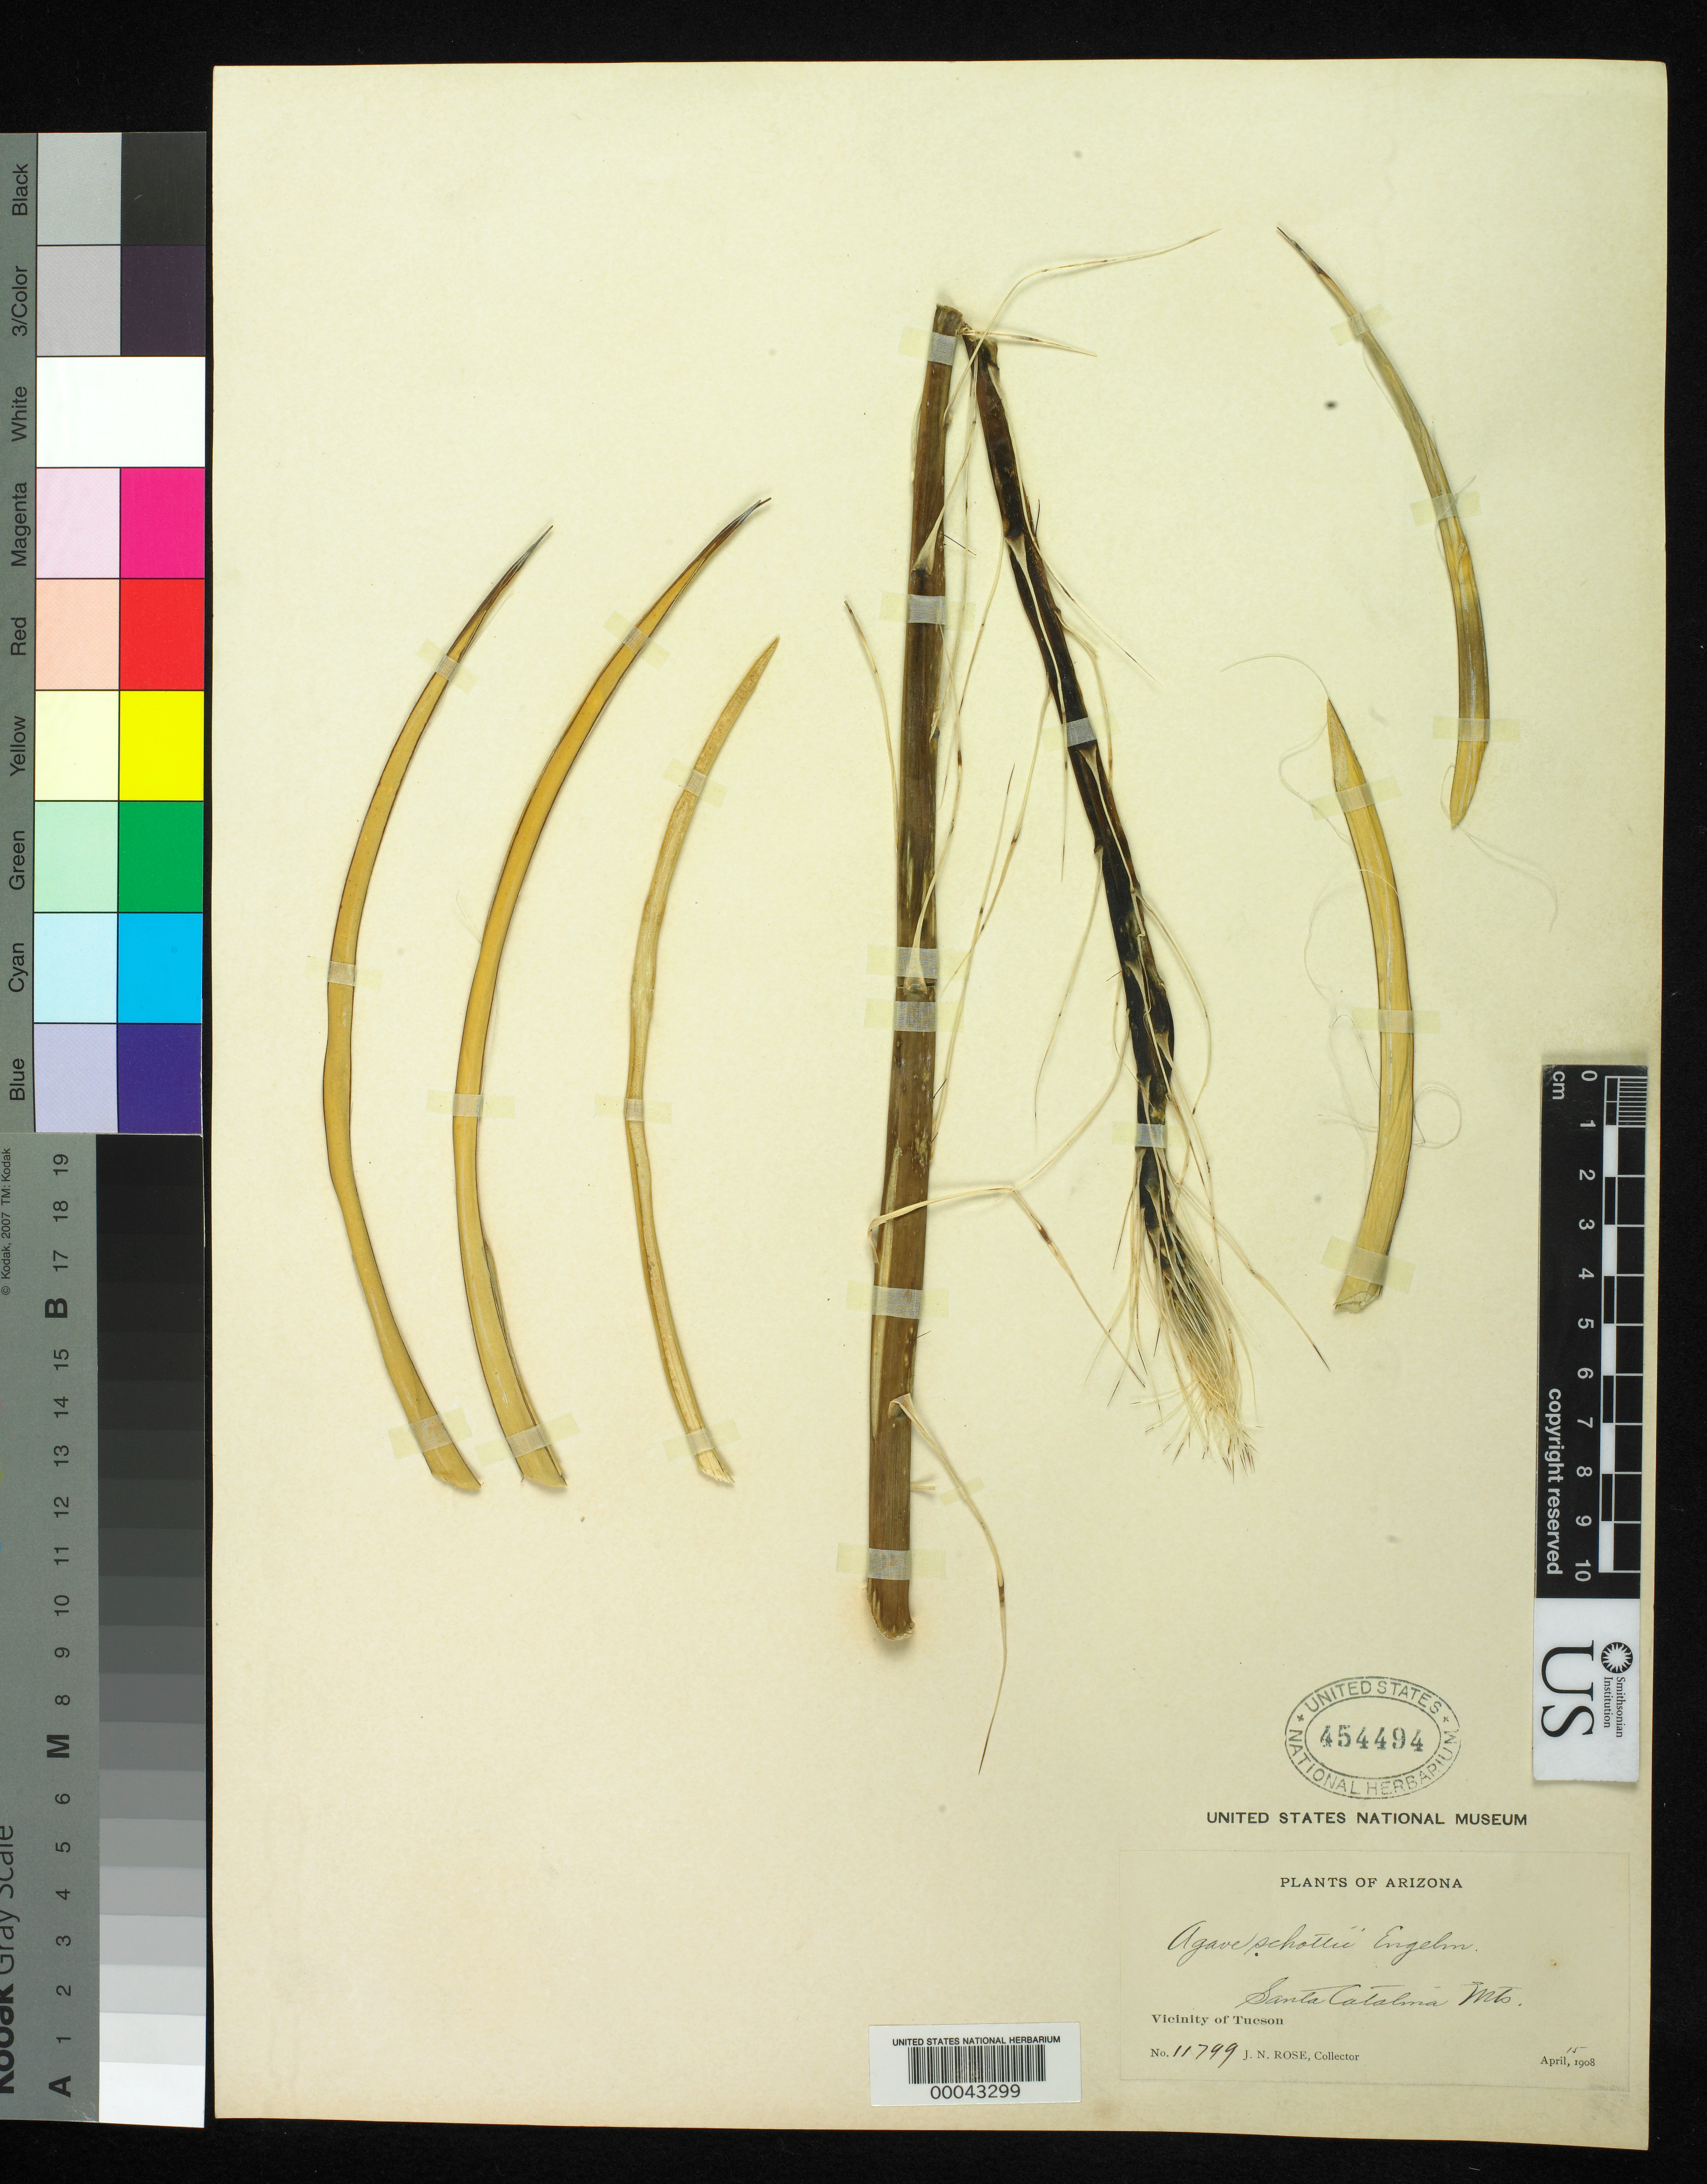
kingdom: Plantae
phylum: Tracheophyta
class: Liliopsida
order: Asparagales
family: Asparagaceae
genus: Agave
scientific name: Agave schottii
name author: Engelm.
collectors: J. N. Rose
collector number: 11799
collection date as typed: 15 Apr 1908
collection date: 1908-04-15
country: United States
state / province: Arizona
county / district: Pima / Pinal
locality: Santa catalina mts.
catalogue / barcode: US 454494